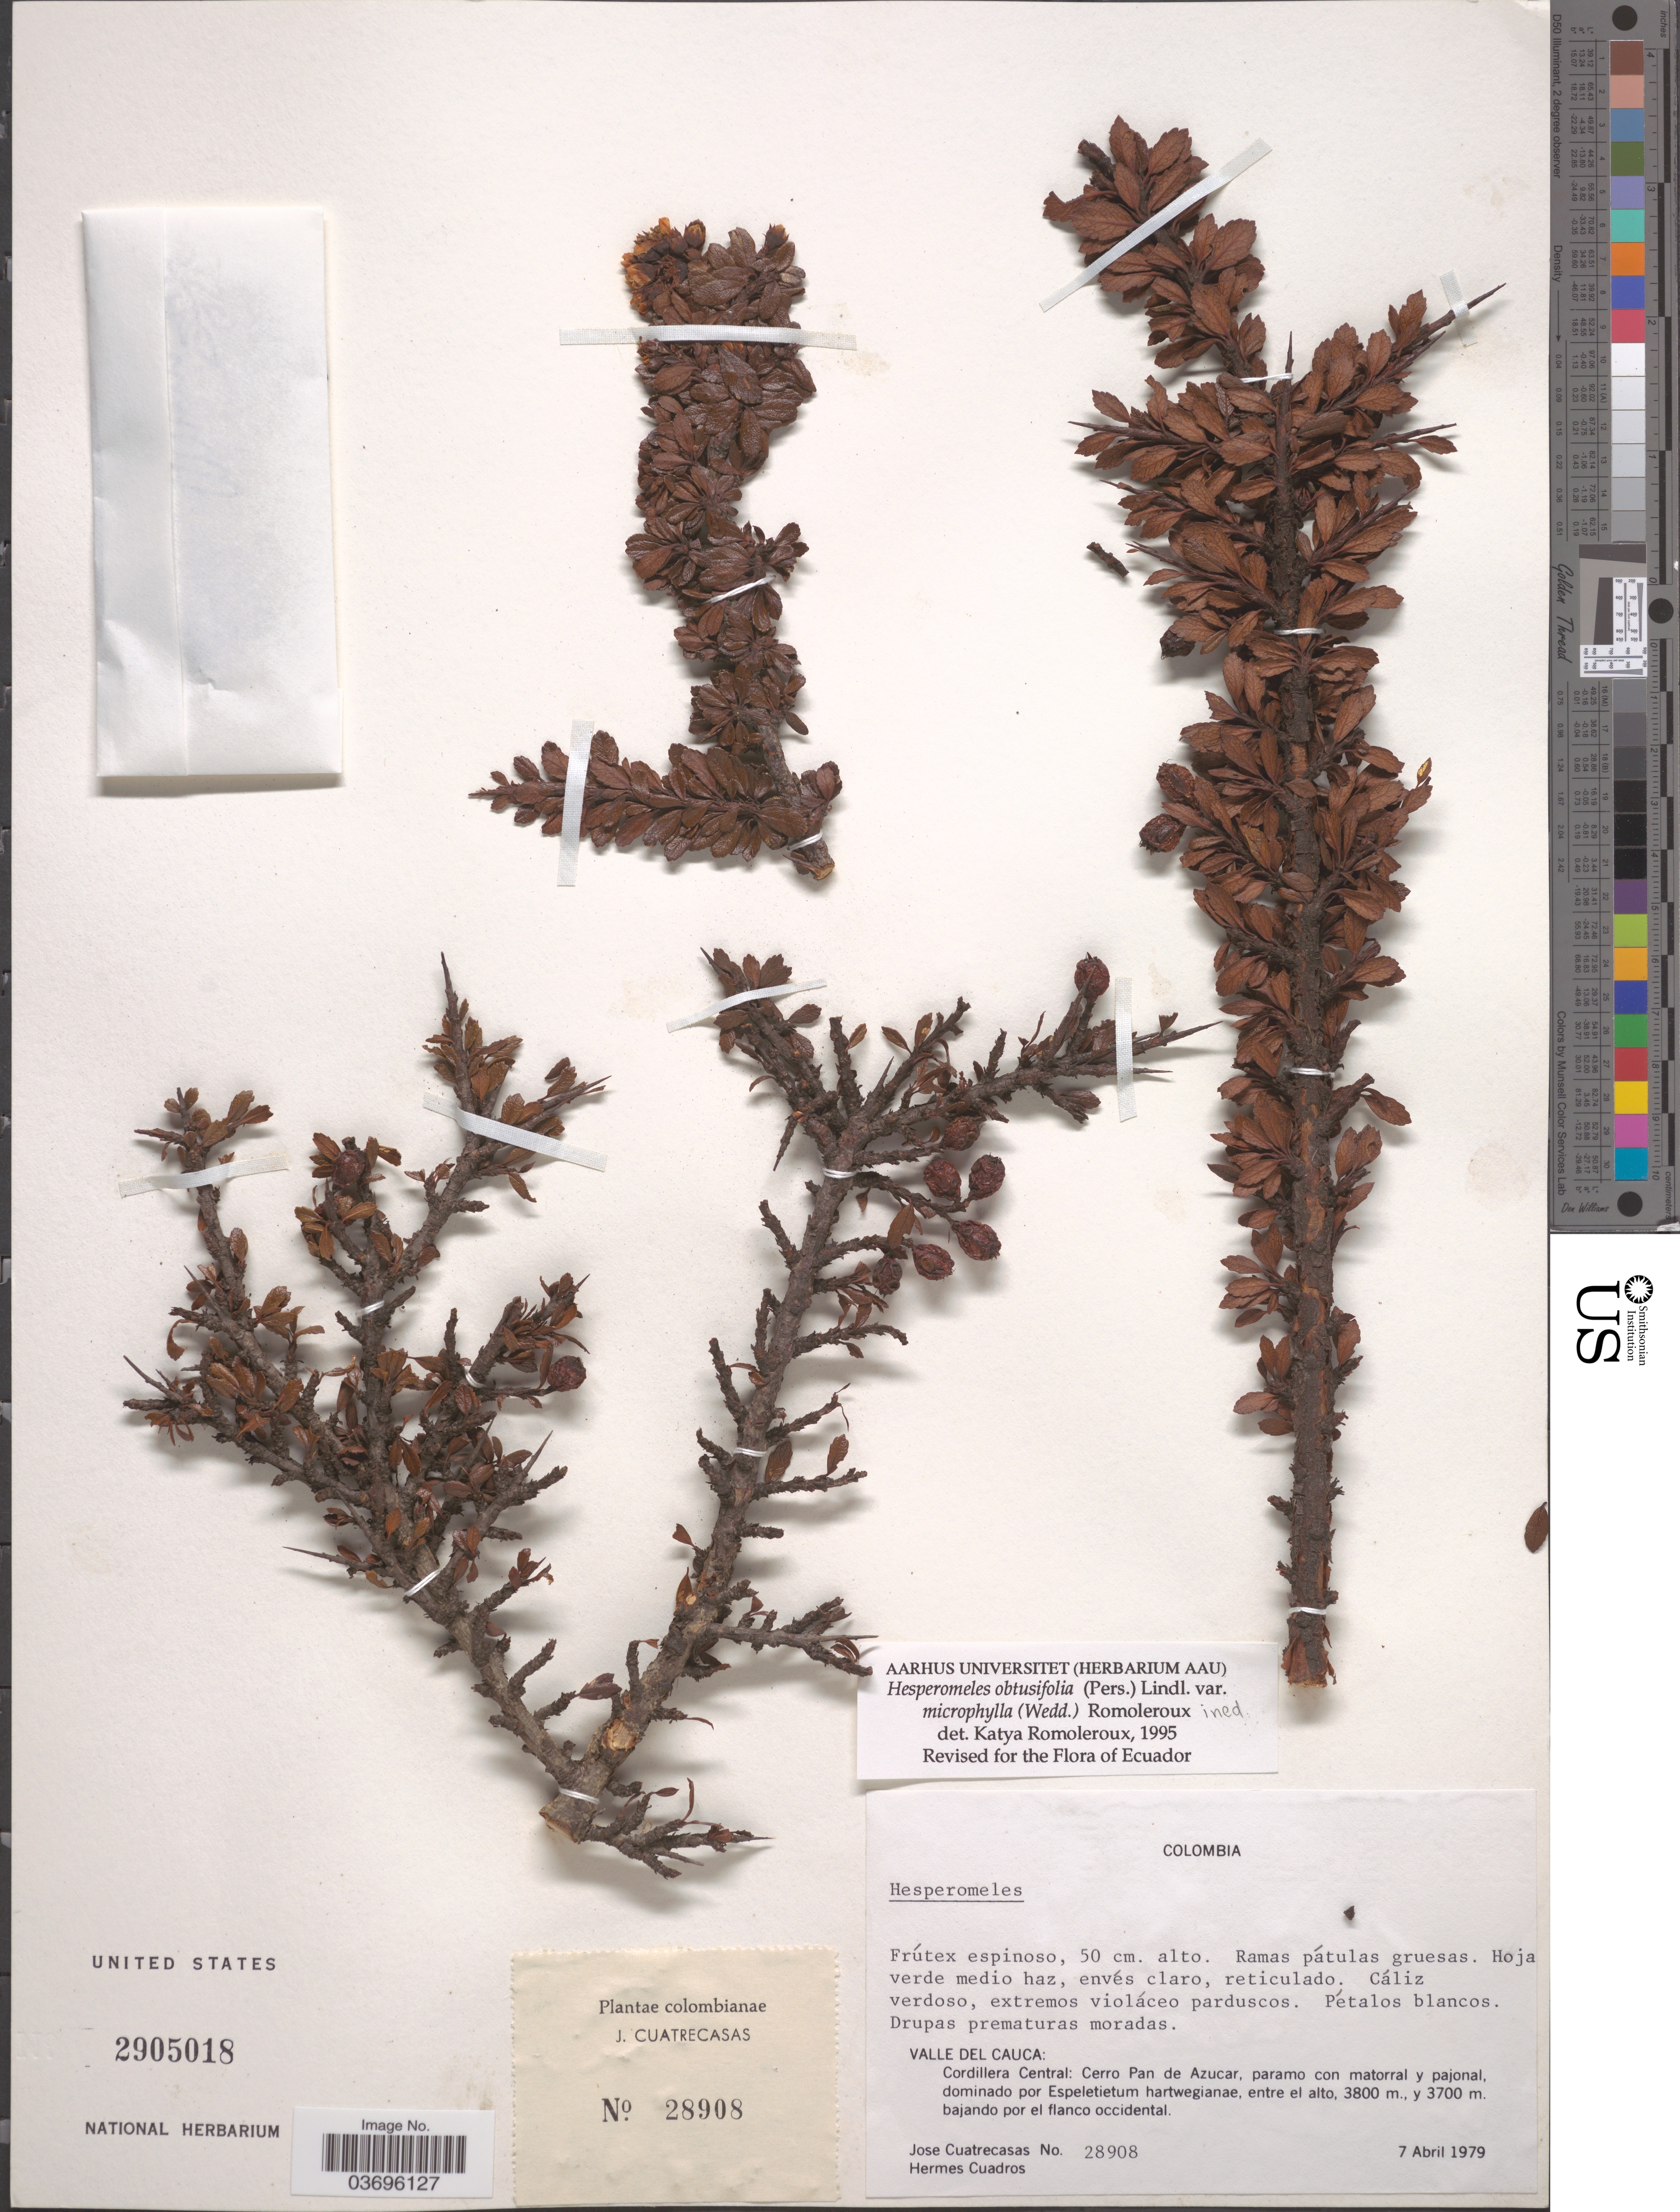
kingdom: Plantae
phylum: Tracheophyta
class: Magnoliopsida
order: Rosales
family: Rosaceae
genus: Hesperomeles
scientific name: Hesperomeles obtusifolia var. microphylla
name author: (Wedd.) Romol.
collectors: J. Cuatrecasas & H. Cuadros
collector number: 28908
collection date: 1979-04-07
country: Colombia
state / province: Valle del Cauca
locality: Cordillera Central: Cerro Pan de Azucar.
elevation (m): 3700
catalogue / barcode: US 2905018